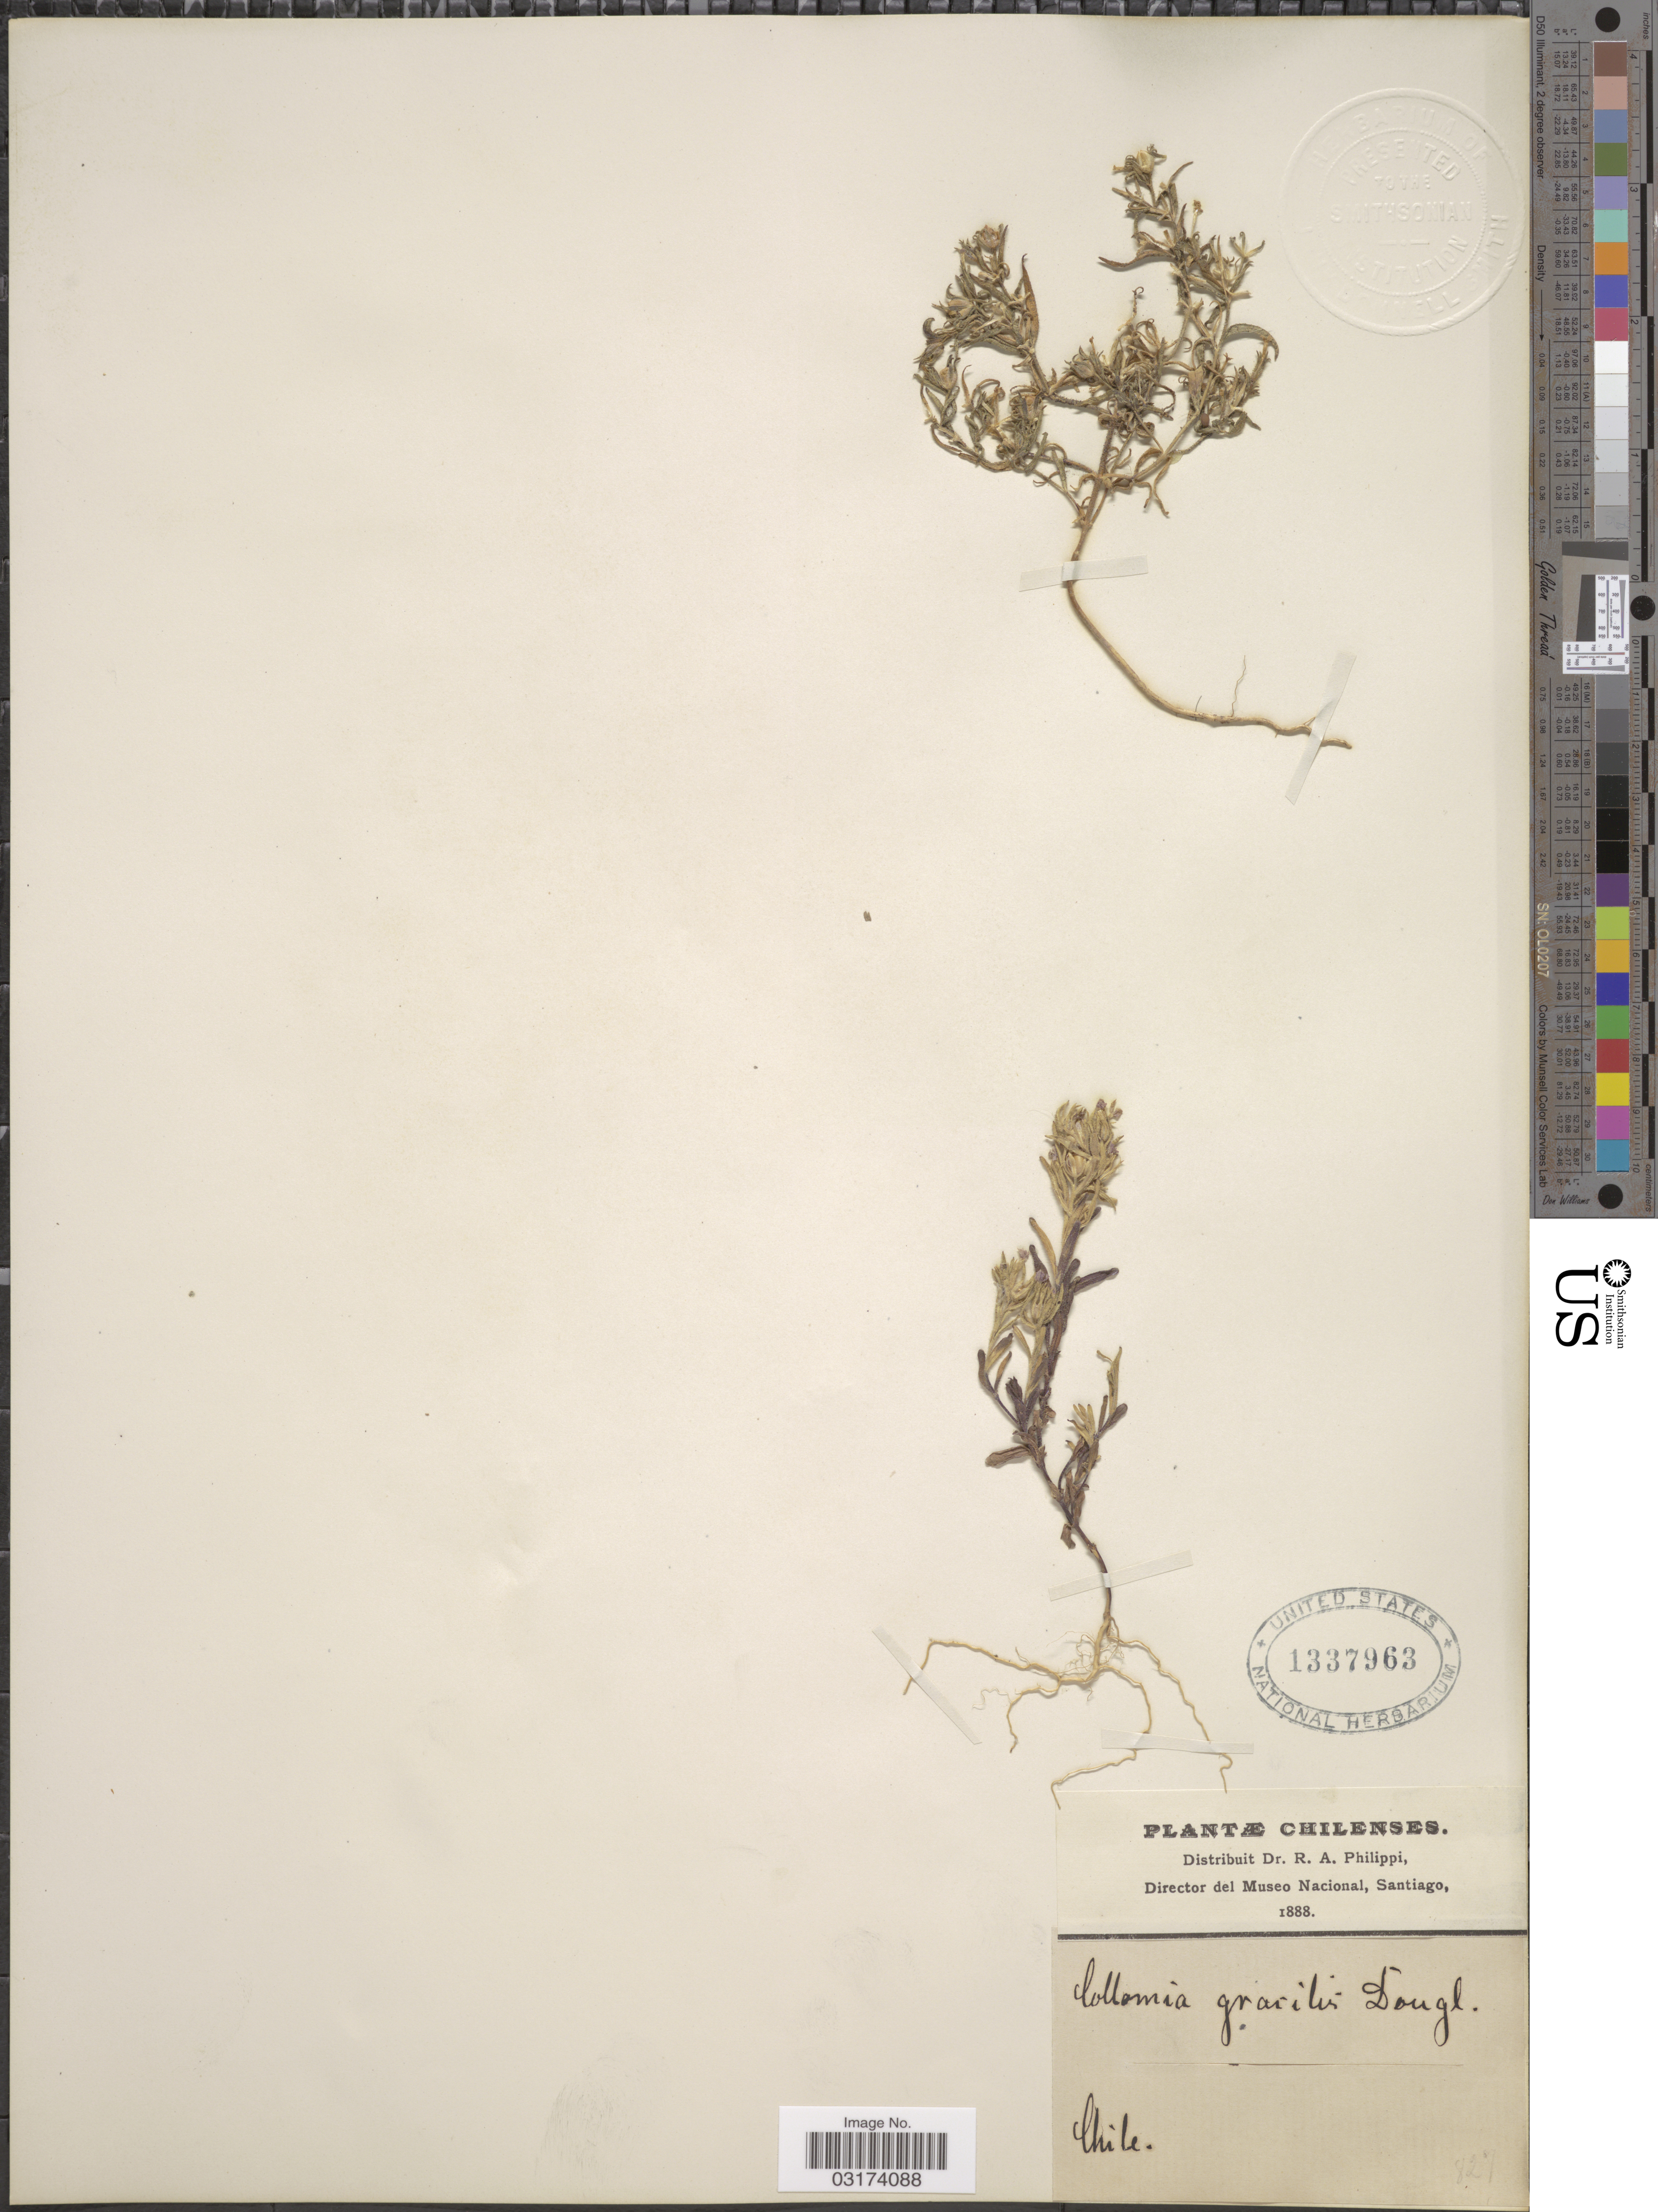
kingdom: Plantae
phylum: Tracheophyta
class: Magnoliopsida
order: Ericales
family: Polemoniaceae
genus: Microsteris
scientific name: Microsteris gracilis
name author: (Hook.) Greene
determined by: (US) Smithsonian Institution - National Museum of Natural History - Department of Botany (UNITED STATES)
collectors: ex. herb. R.A. Philippi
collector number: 827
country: Chile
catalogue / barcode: US 1337963